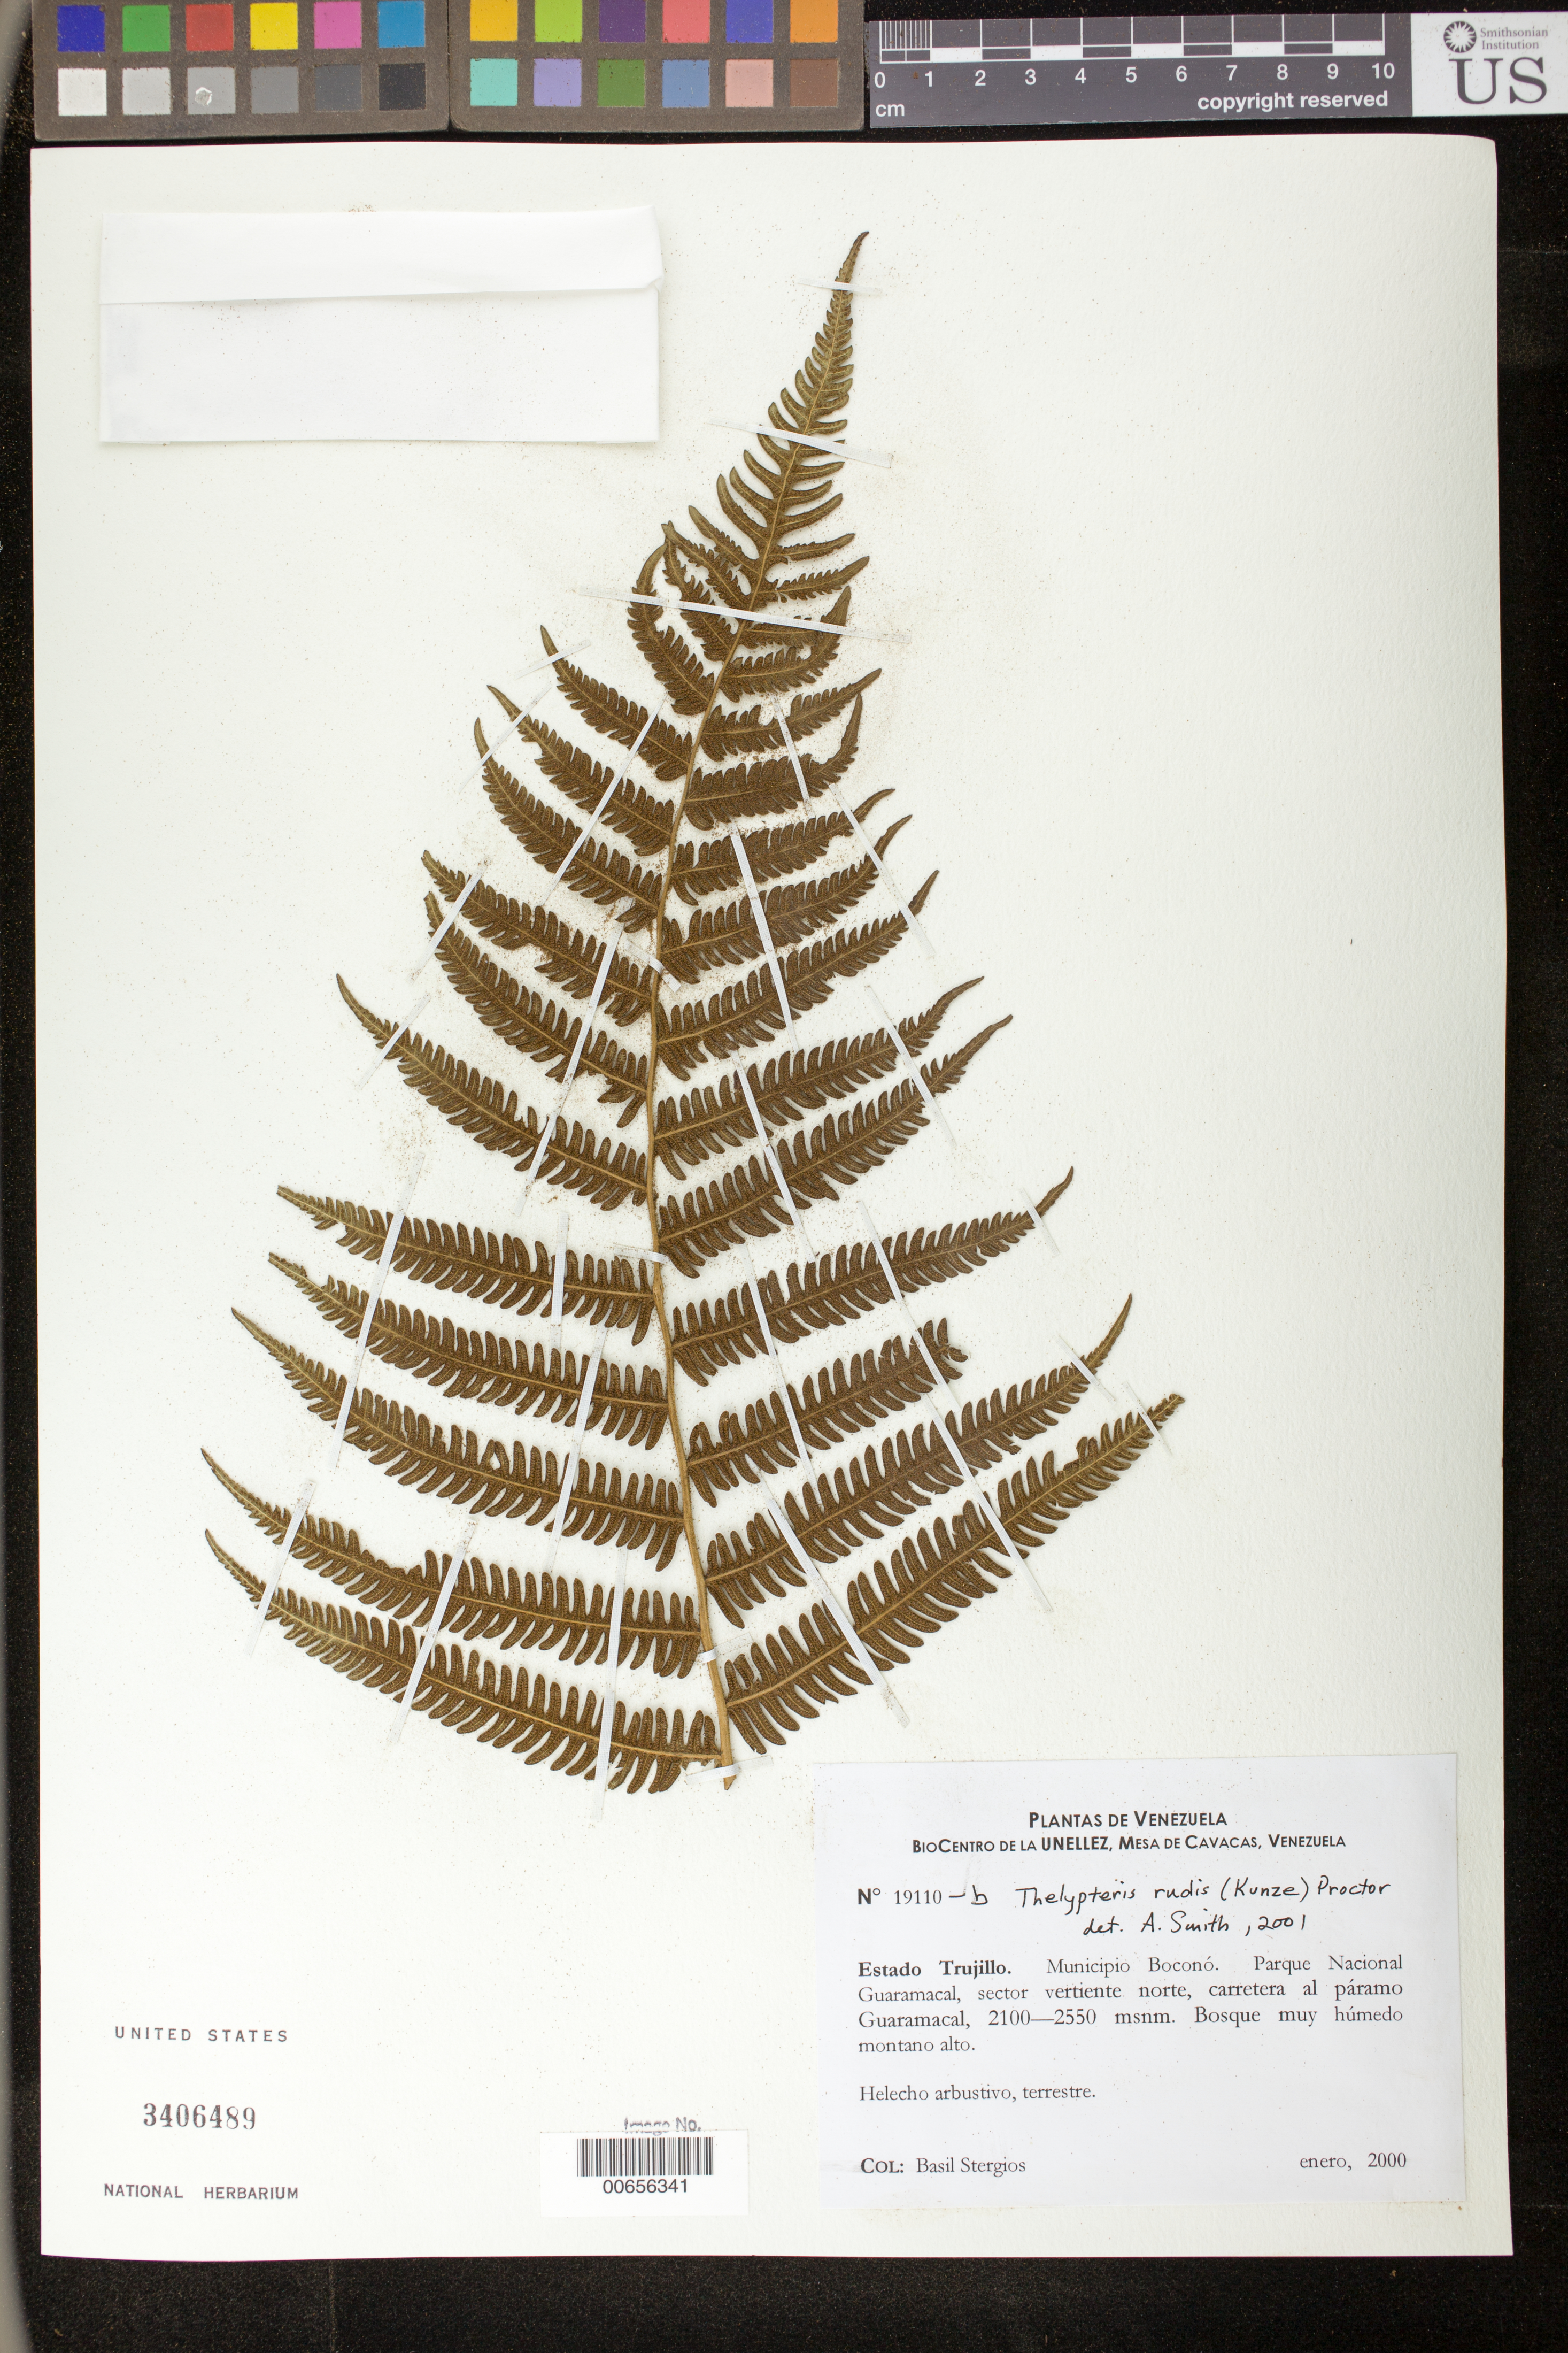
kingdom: Plantae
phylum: Tracheophyta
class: Polypodiopsida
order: Polypodiales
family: Thelypteridaceae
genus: Thelypteris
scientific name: Thelypteris rudis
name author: (Kuntze) Proctor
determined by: Smith, Alan R., (UC)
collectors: B. G. Stergios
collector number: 19110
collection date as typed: Jan 2000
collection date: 2000-01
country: Venezuela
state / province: Trujillo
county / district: Boconó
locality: Parque Nacional Guaramacal, vertiente N, carretera al páramo Guaramacal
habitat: Bosque muy húmedo montano alto.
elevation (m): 2100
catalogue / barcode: US 3406489